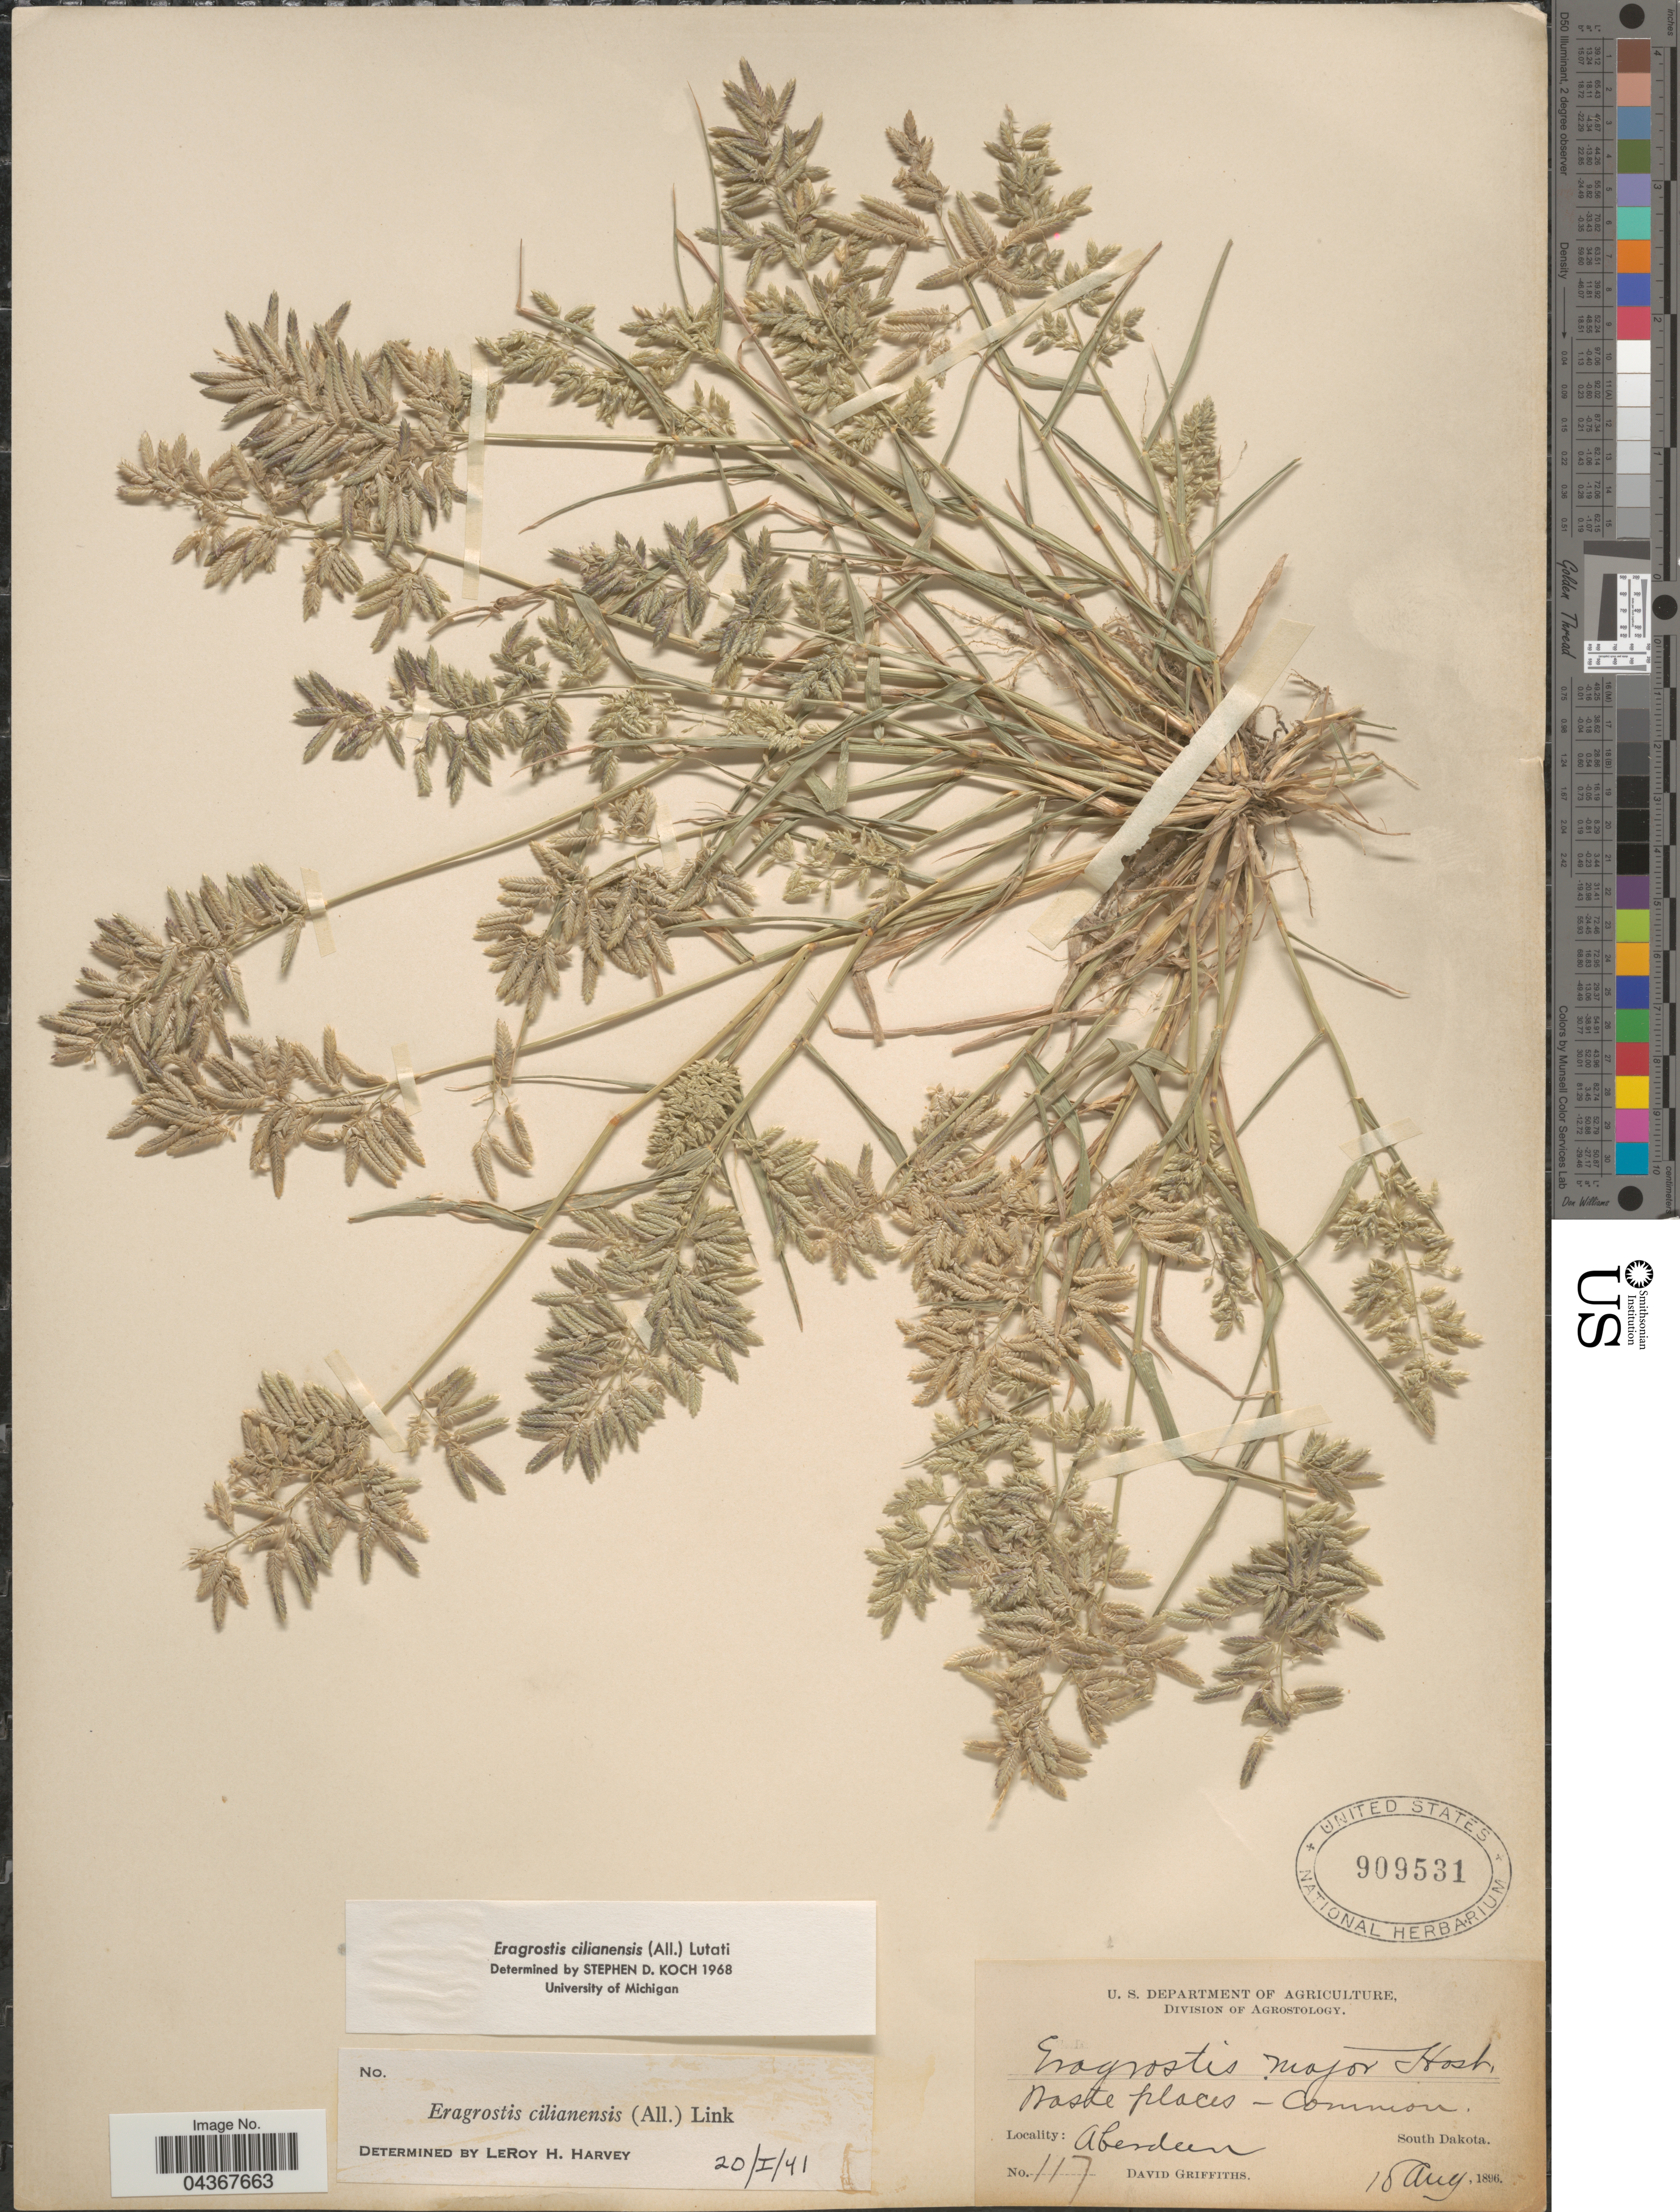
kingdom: Plantae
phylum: Tracheophyta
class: Liliopsida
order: Poales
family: Poaceae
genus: Eragrostis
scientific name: Eragrostis cilianensis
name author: (Bellardi) Vignolo ex Janch.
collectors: D. Griffiths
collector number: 117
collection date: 1896-08-18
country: United States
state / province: South Dakota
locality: Aberdeen.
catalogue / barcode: US 909531